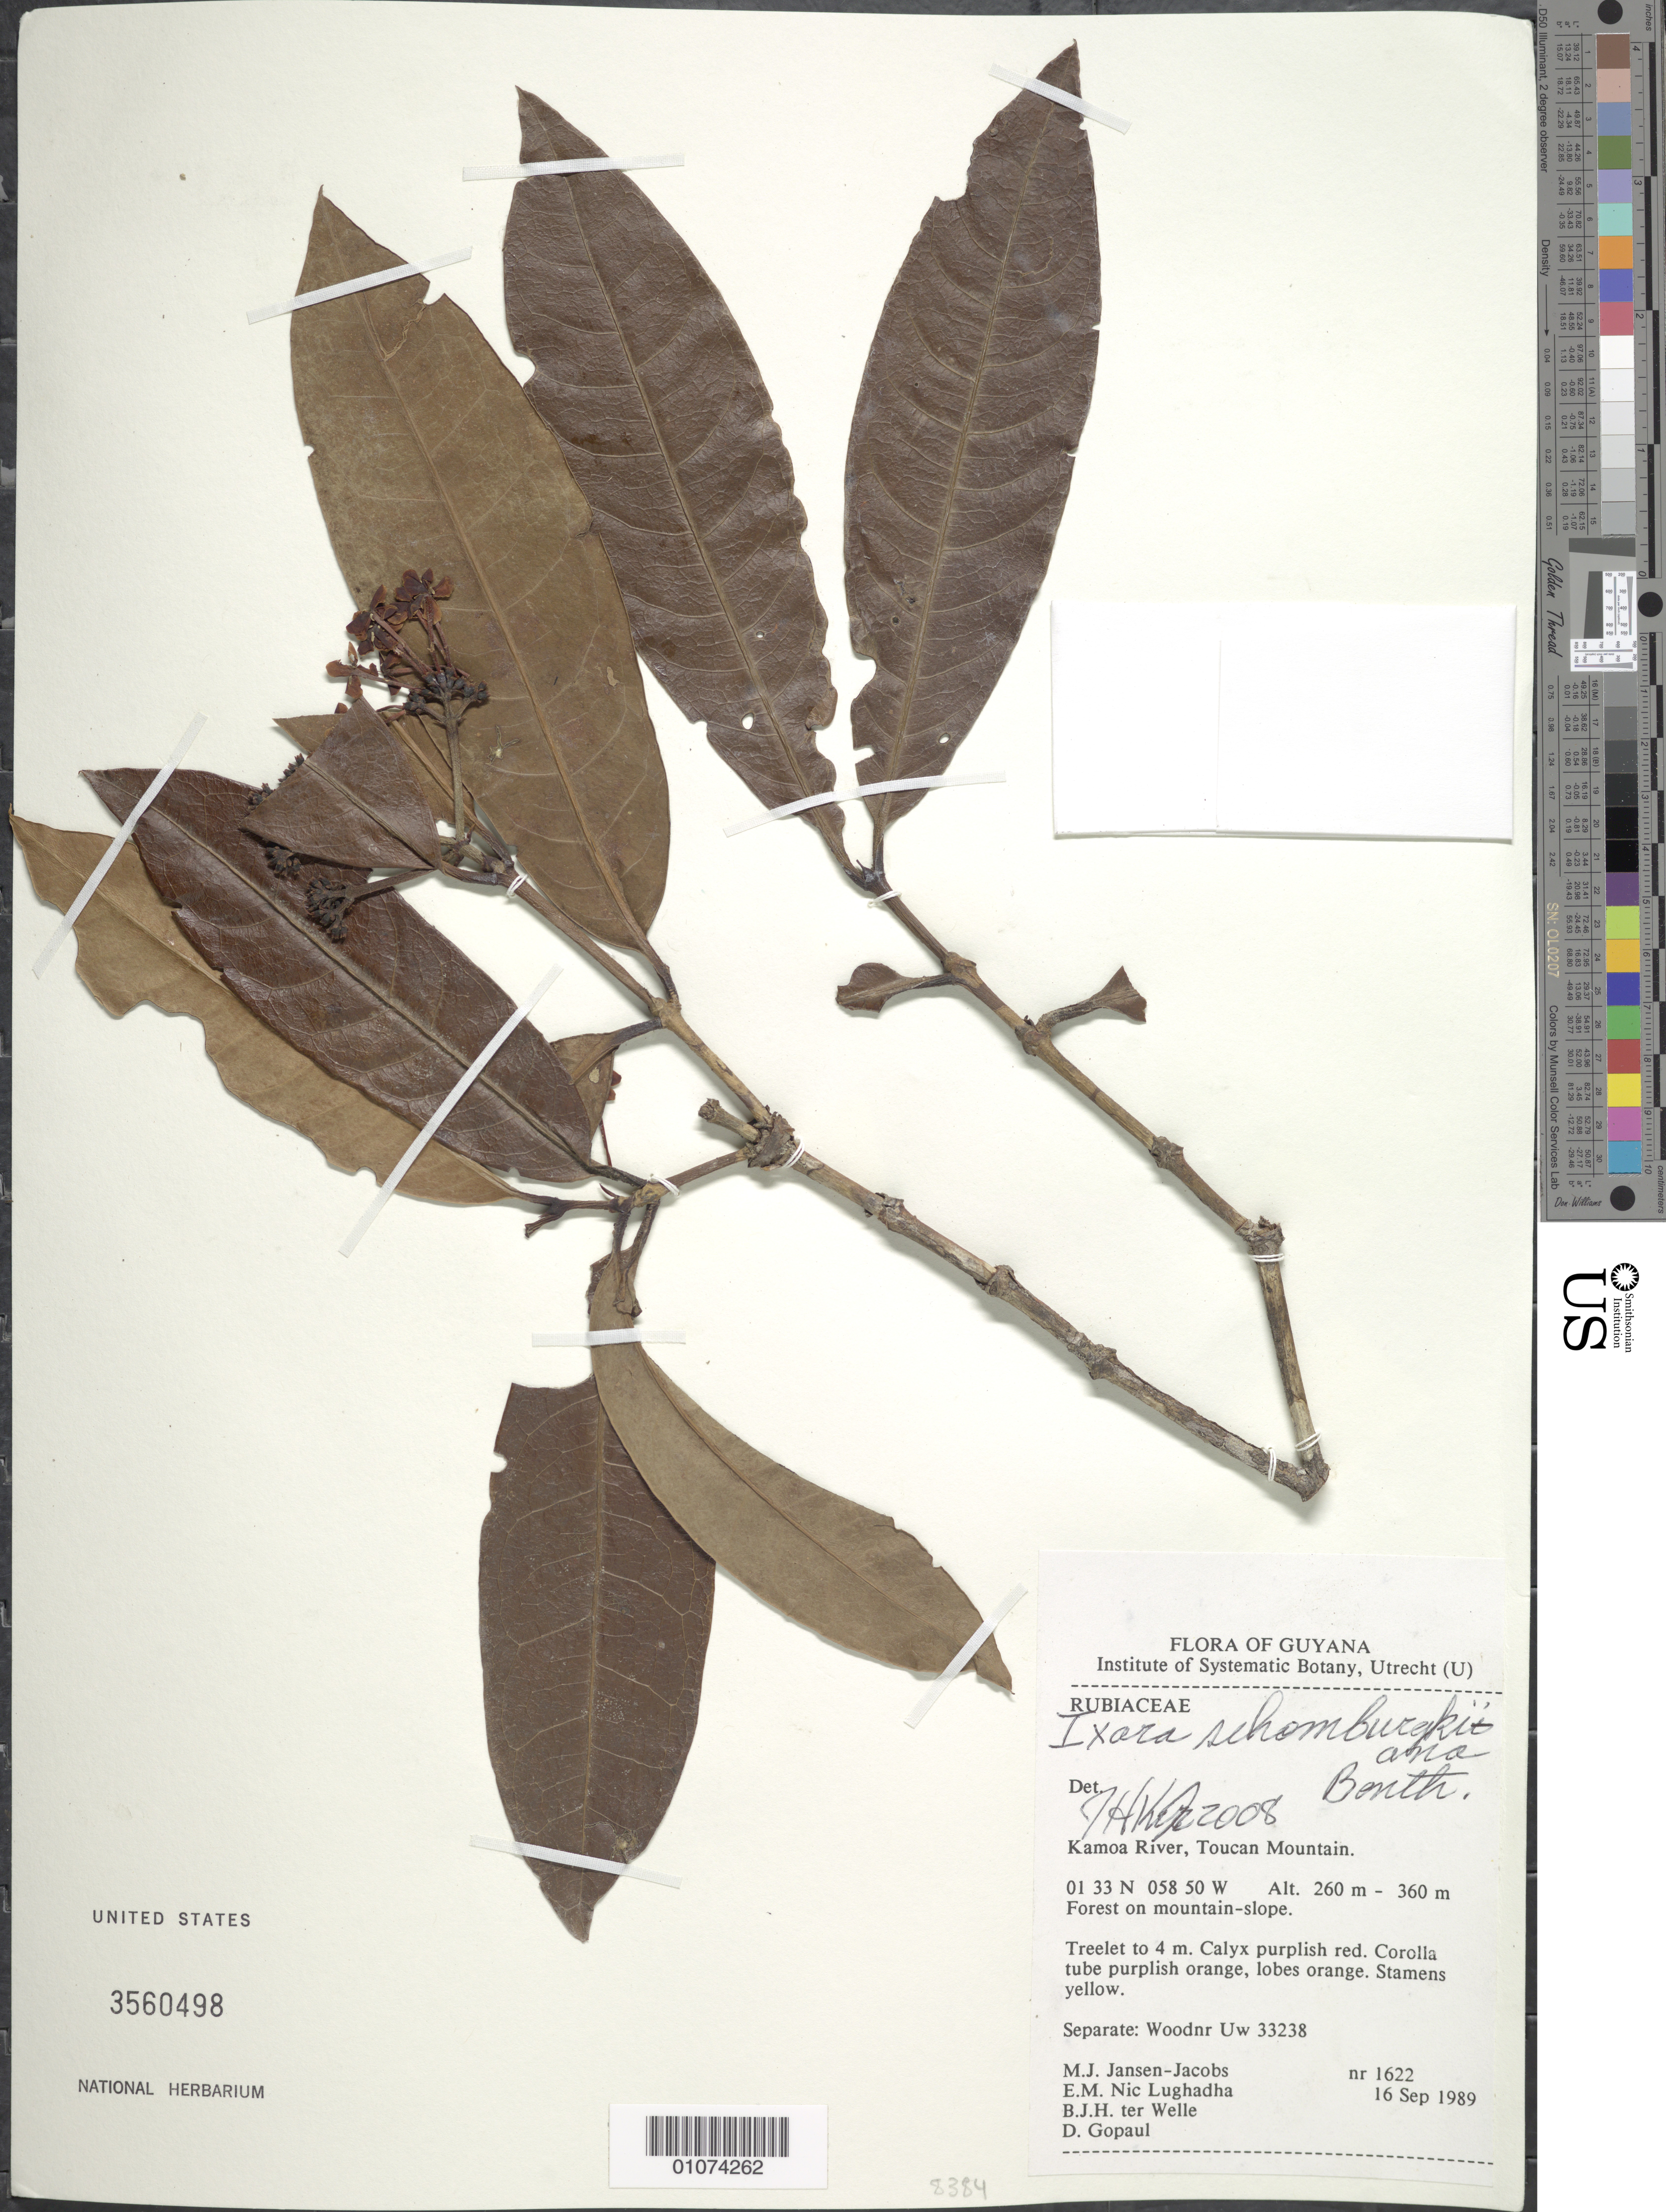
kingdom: Plantae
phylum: Tracheophyta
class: Magnoliopsida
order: Gentianales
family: Rubiaceae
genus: Ixora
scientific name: Ixora schomburgkiana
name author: Benth.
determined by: Kirkbride, J. H.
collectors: M. J. Jansen-Jacobs, E. Nic Lughadha, B. Welle & D. Gopaul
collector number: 1622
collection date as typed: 16-Sep-89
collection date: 1989-09-16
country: Guyana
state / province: U. Takutu-U. Essequibo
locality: Kamoa River, Toucan Mountain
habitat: Forest on mountain slope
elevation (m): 260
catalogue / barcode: US 3560498